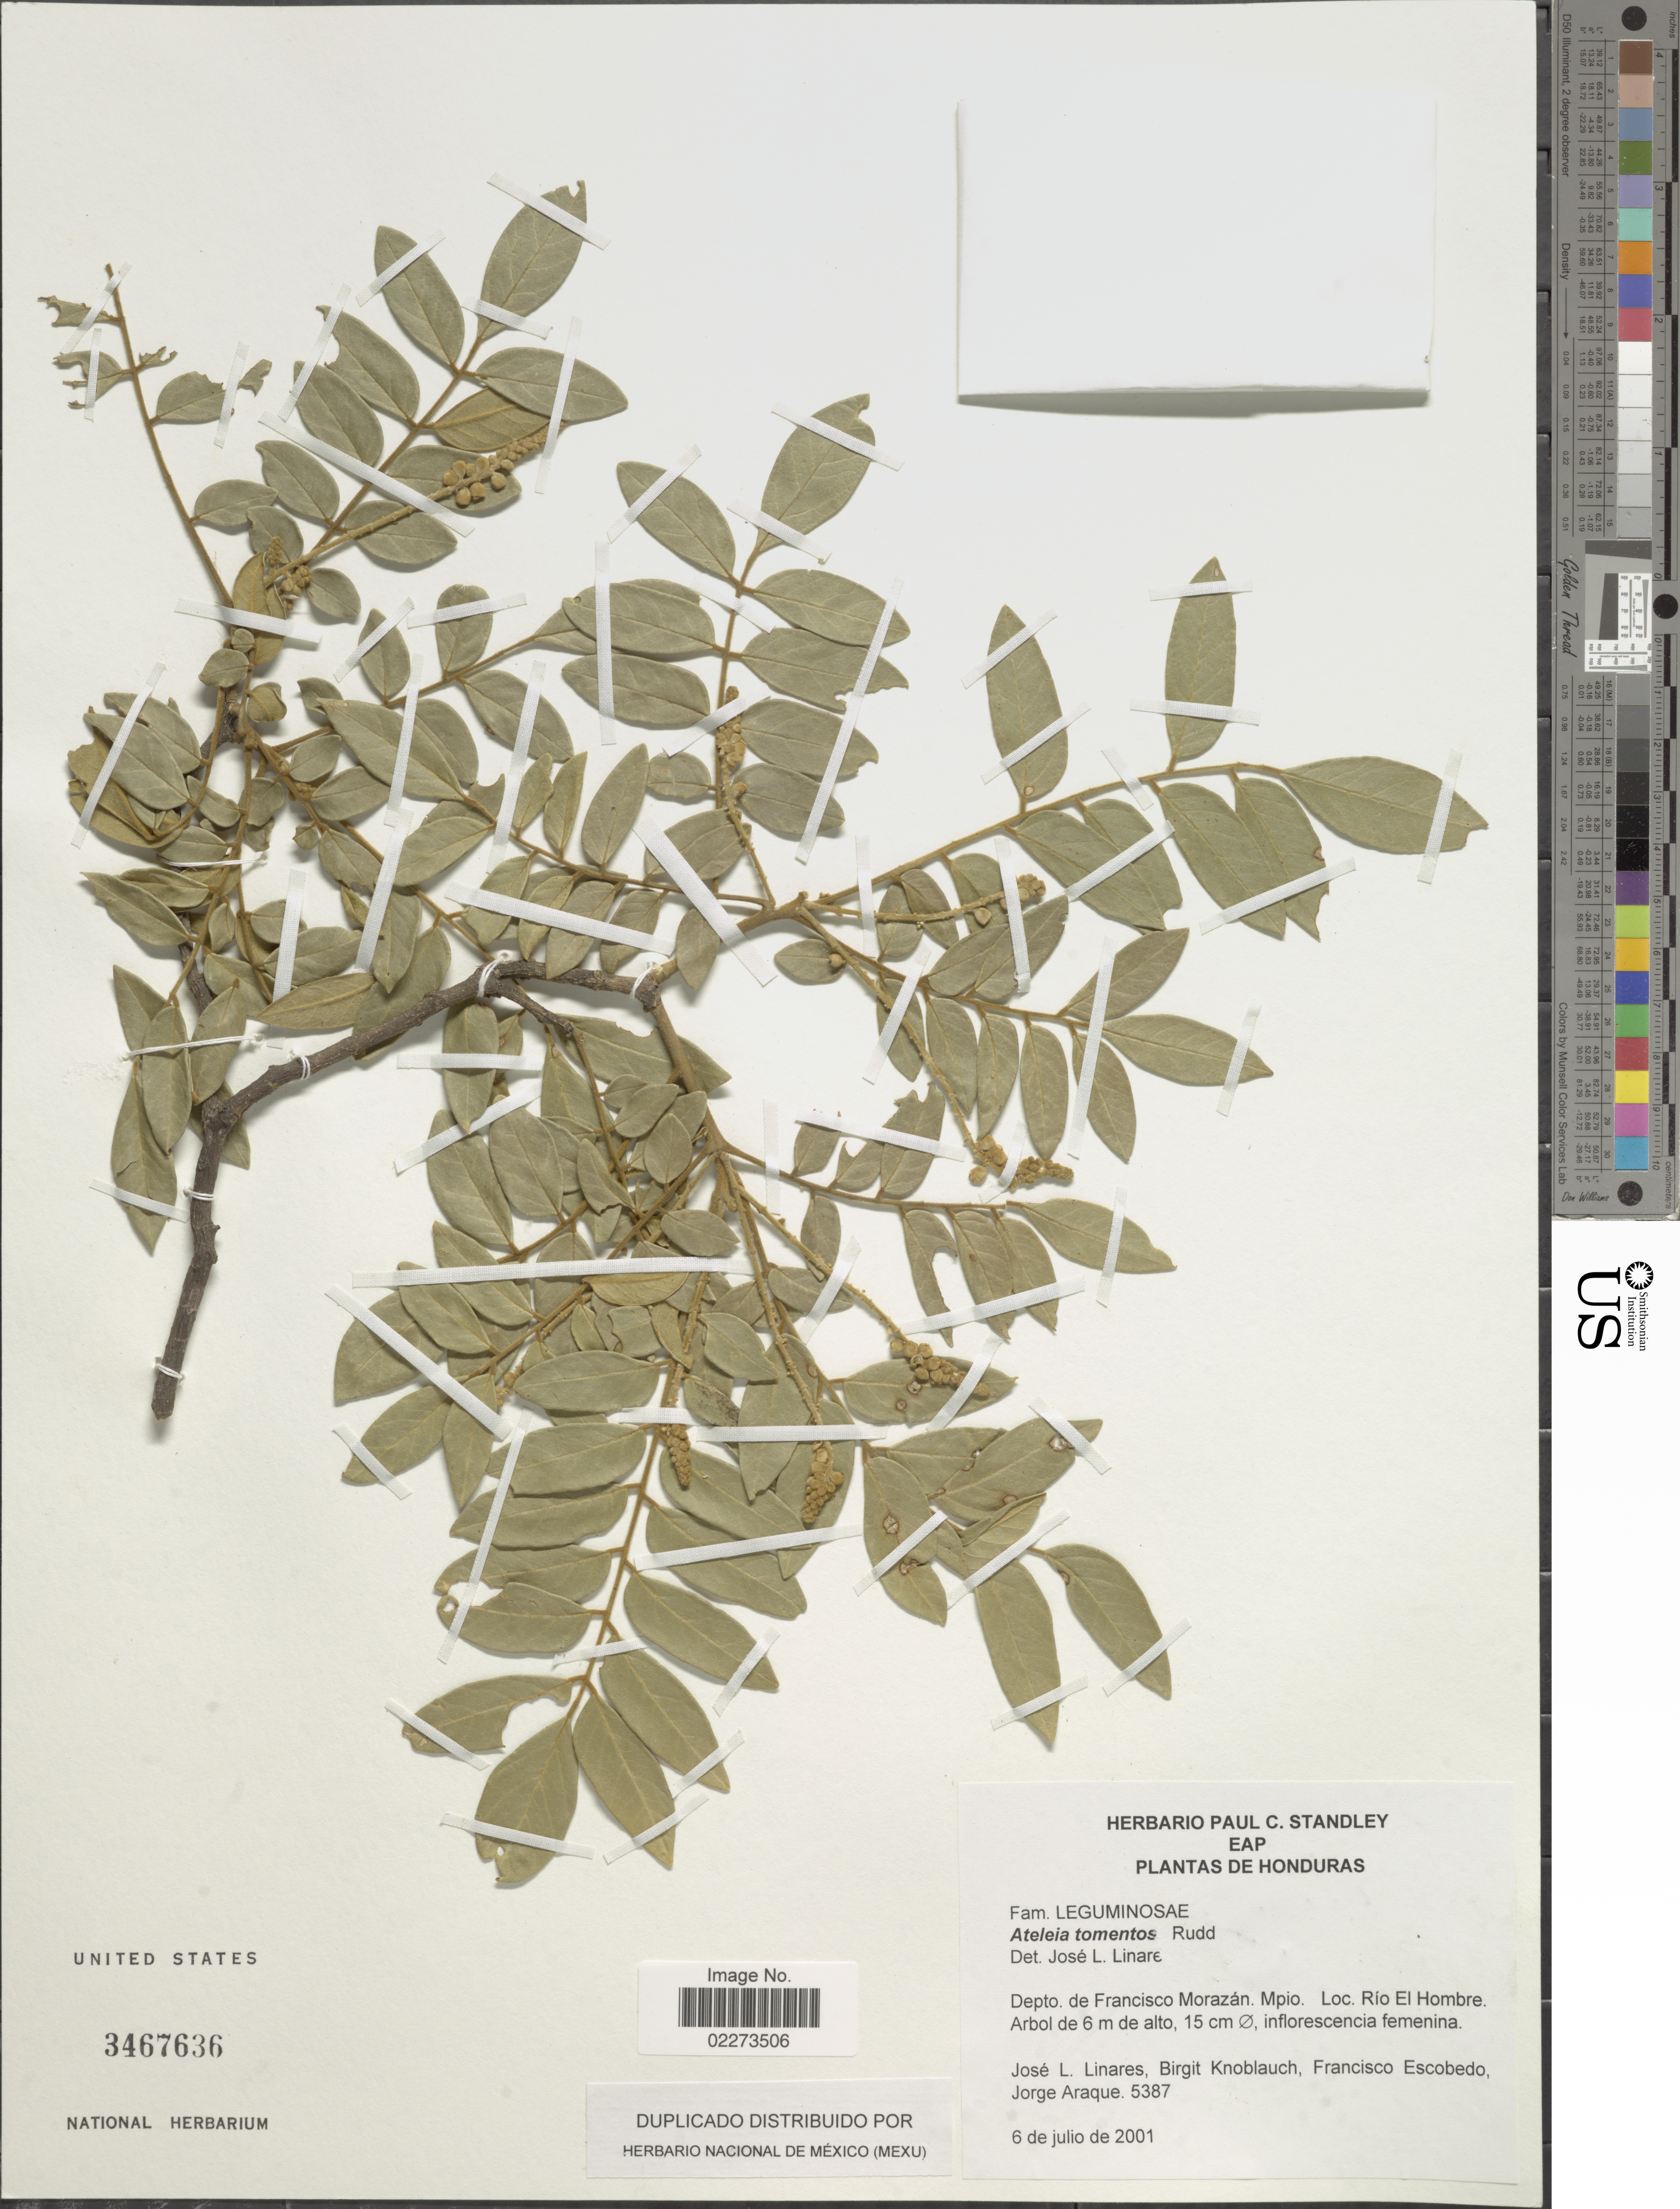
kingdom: Plantae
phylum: Tracheophyta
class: Magnoliopsida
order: Fabales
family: Fabaceae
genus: Ateleia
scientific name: Ateleia tomentosa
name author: Rudd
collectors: J. Linares, B. Knoblauch, F. Escobedo & J. Araque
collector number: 5387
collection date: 2001-07-06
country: Honduras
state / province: Fco. Morazán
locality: Mpio. Loc. Rio El Hombre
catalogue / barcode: US 3467636